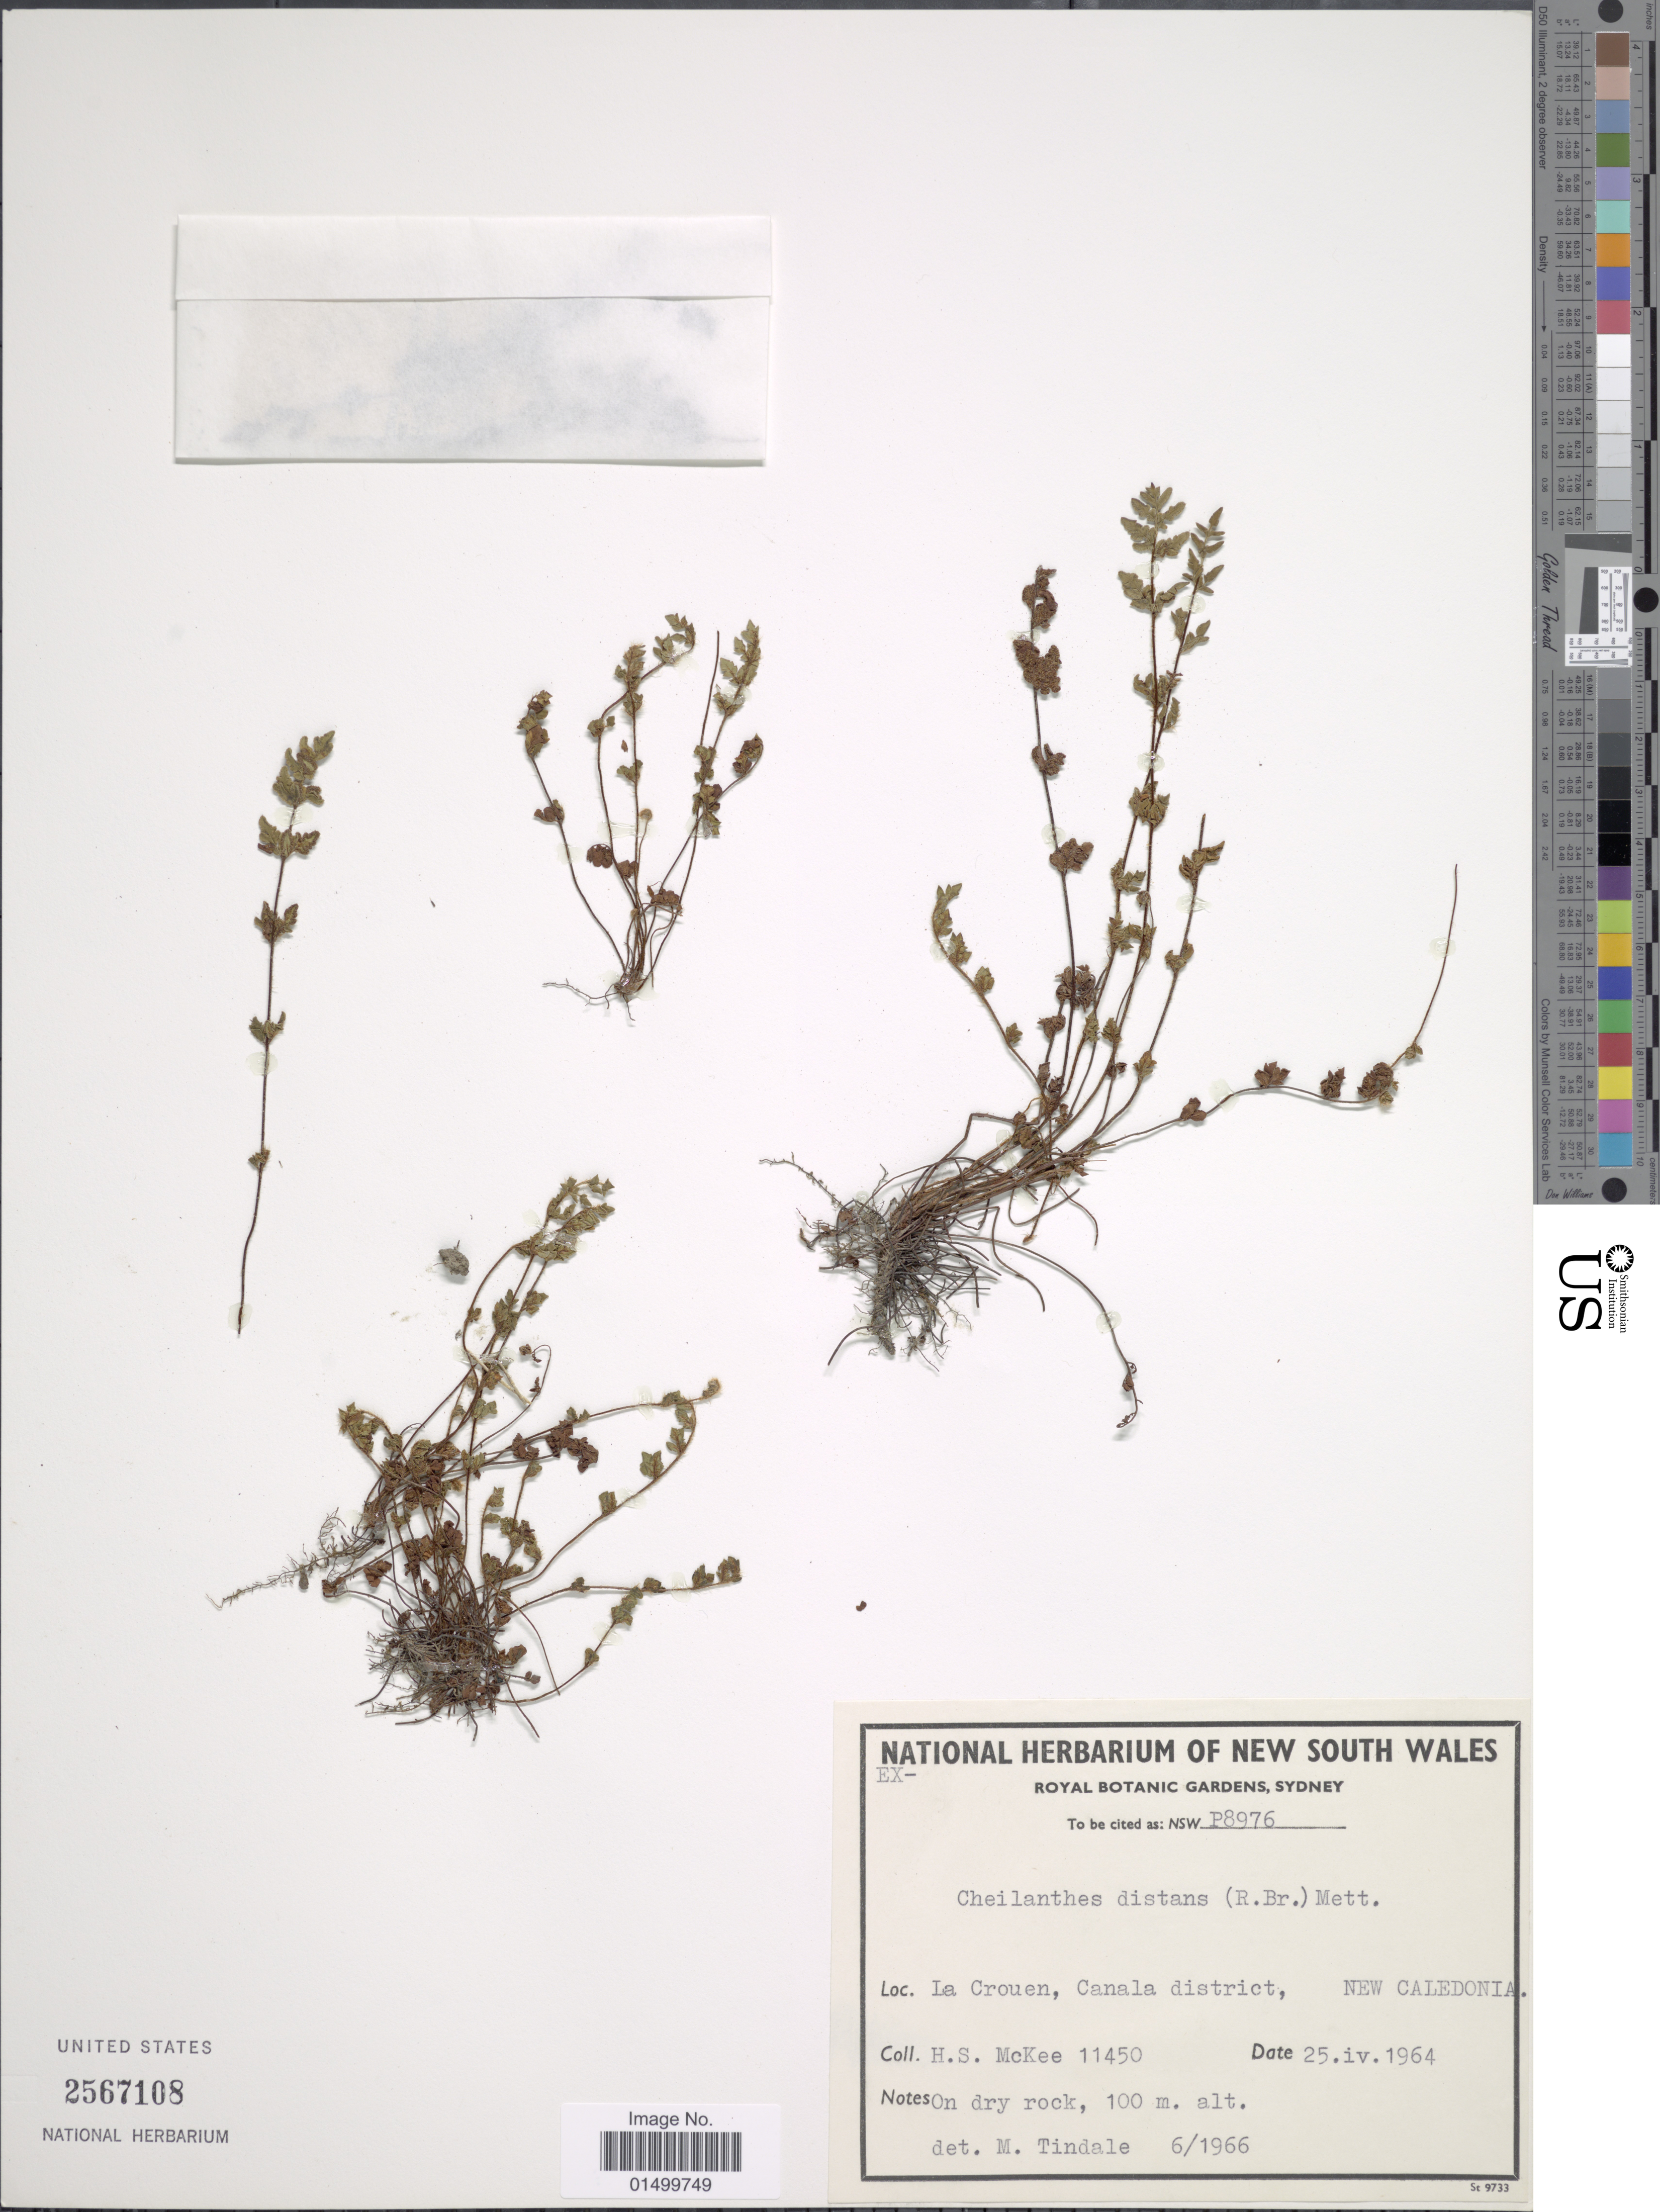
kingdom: Plantae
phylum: Tracheophyta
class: Polypodiopsida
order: Polypodiales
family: Pteridaceae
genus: Cheilanthes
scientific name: Cheilanthes distans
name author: Mett.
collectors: H. S. McKee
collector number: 11450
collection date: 1964-04-25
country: New Caledonia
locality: La Crouen, Canala District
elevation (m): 100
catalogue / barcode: US 2567108